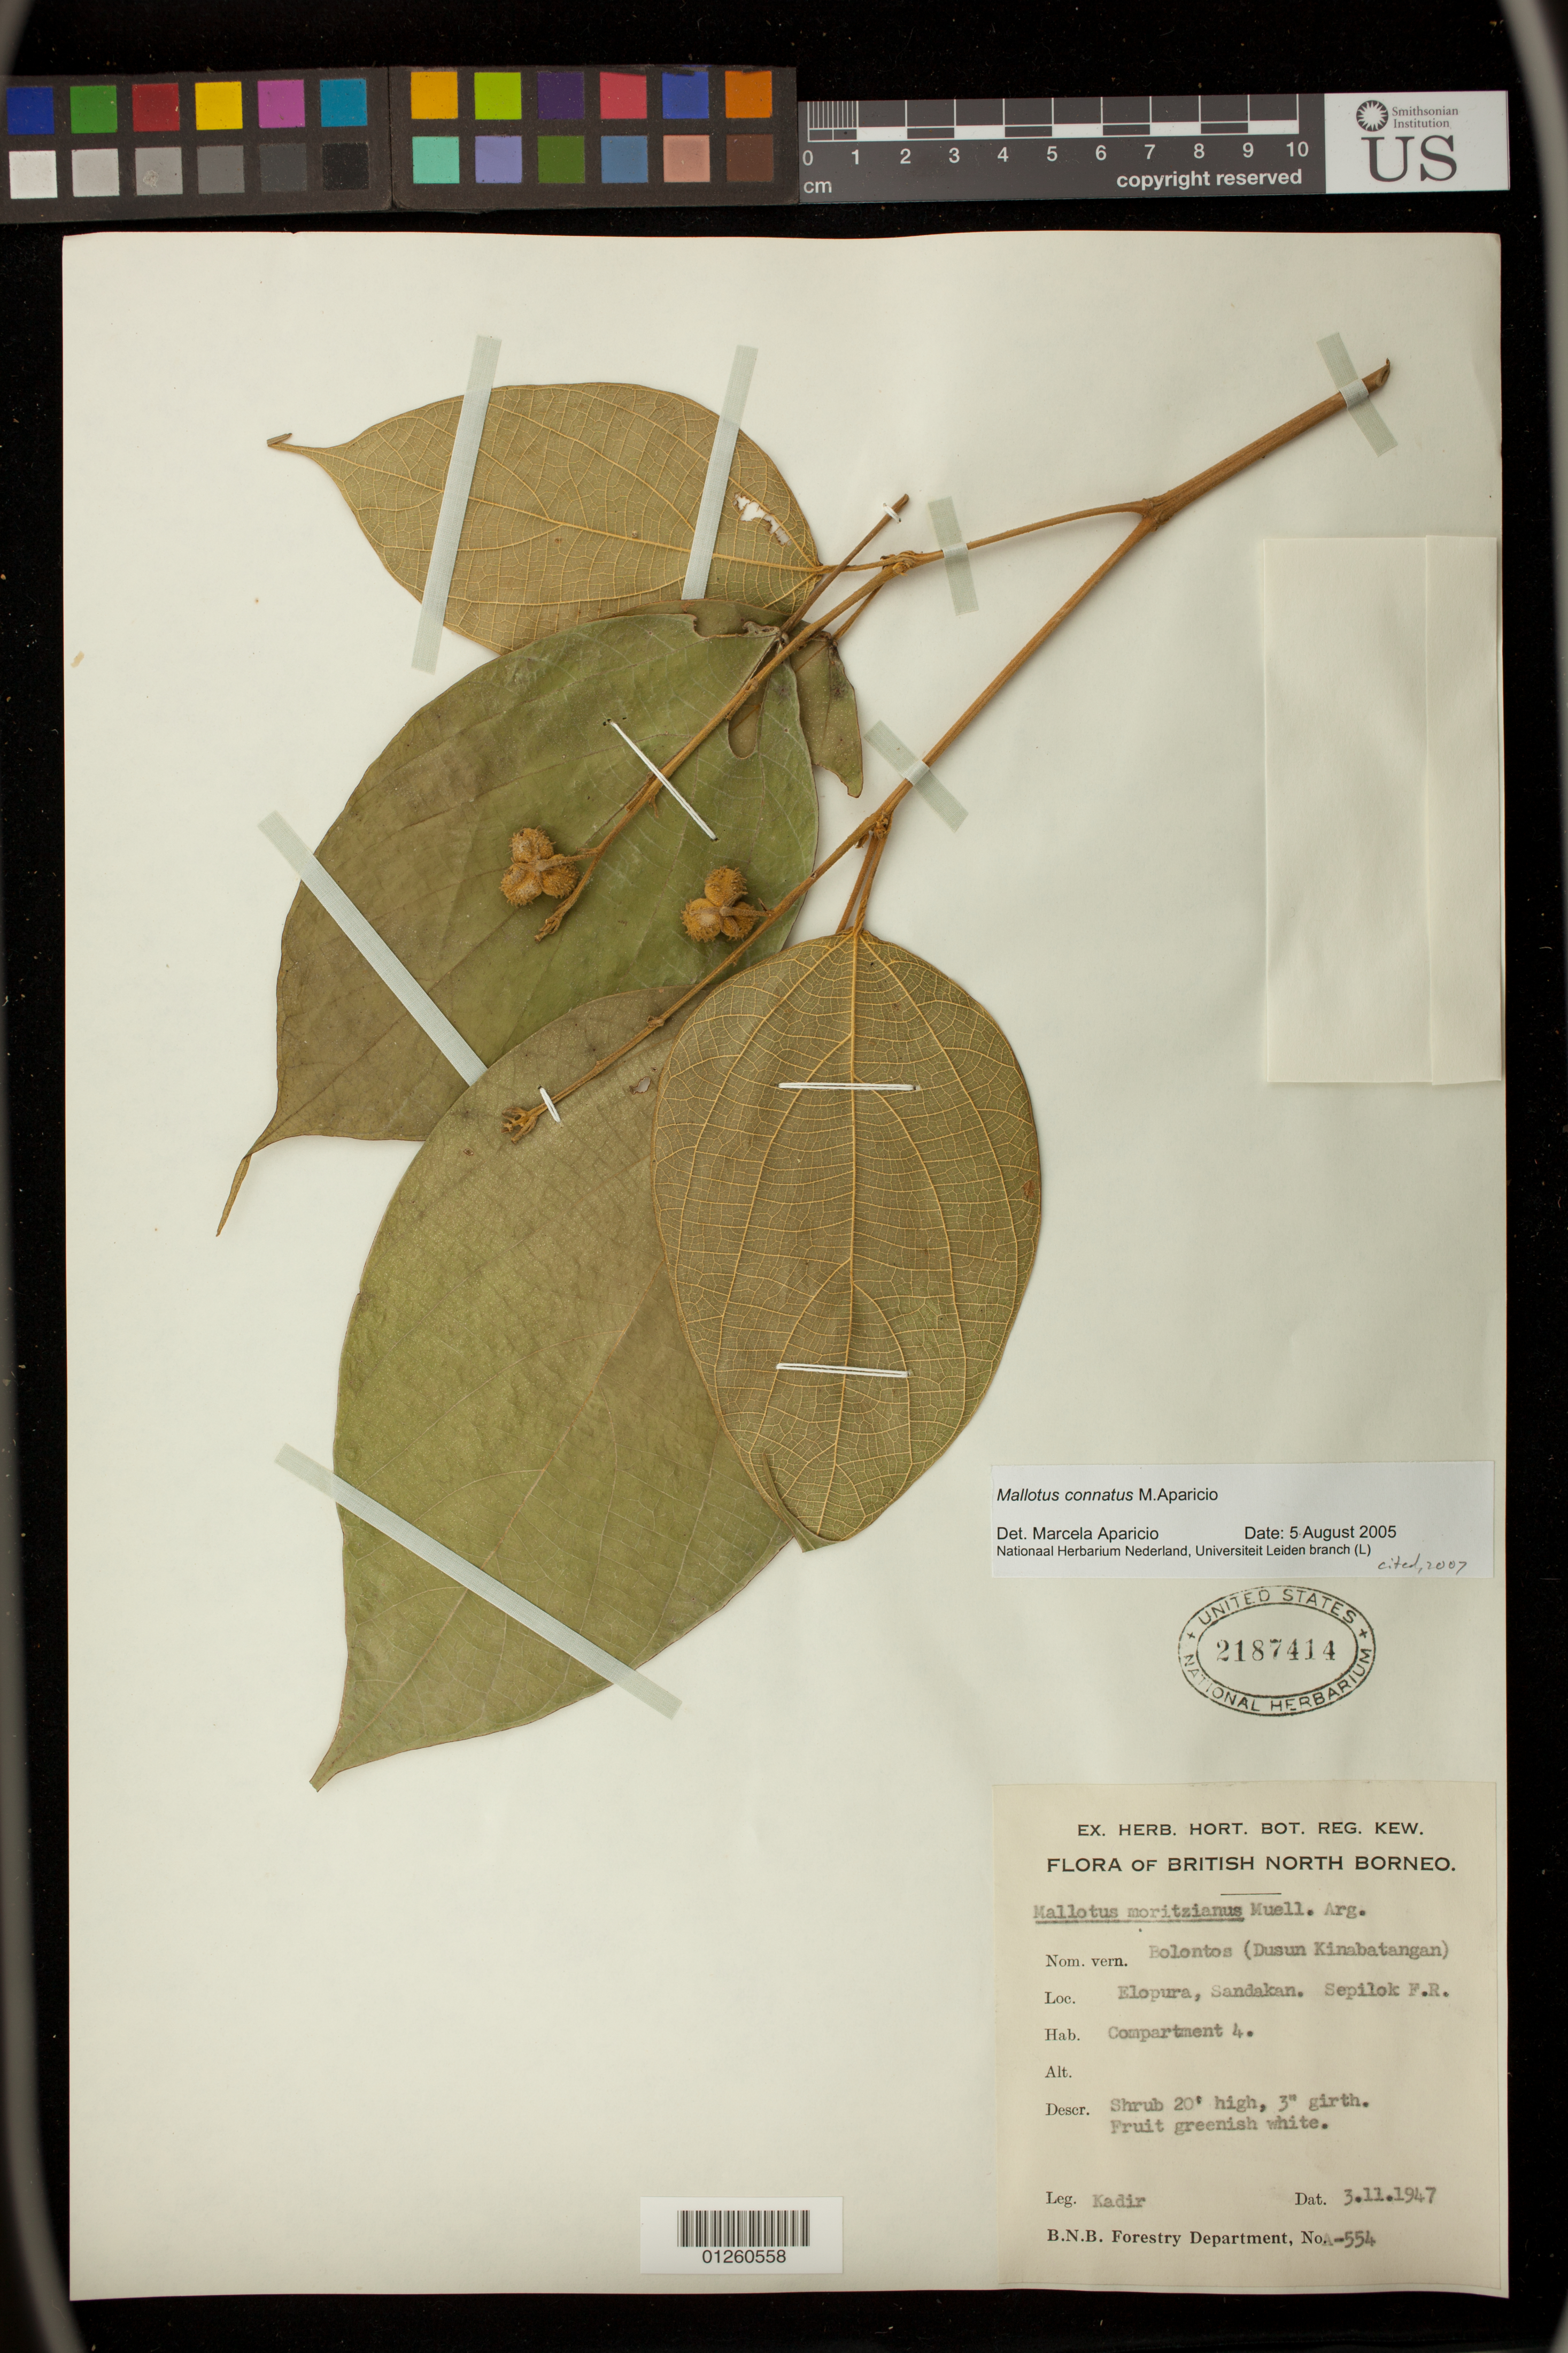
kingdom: Plantae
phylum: Tracheophyta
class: Magnoliopsida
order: Malpighiales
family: Euphorbiaceae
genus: Mallotus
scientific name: Mallotus connatus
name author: Aparicio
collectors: -. Kadir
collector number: A-554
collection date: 1947-11-03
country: Malaysia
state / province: Sabah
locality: Elopura, Sandakan. Sepilok F. R.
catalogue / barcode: US 2187414